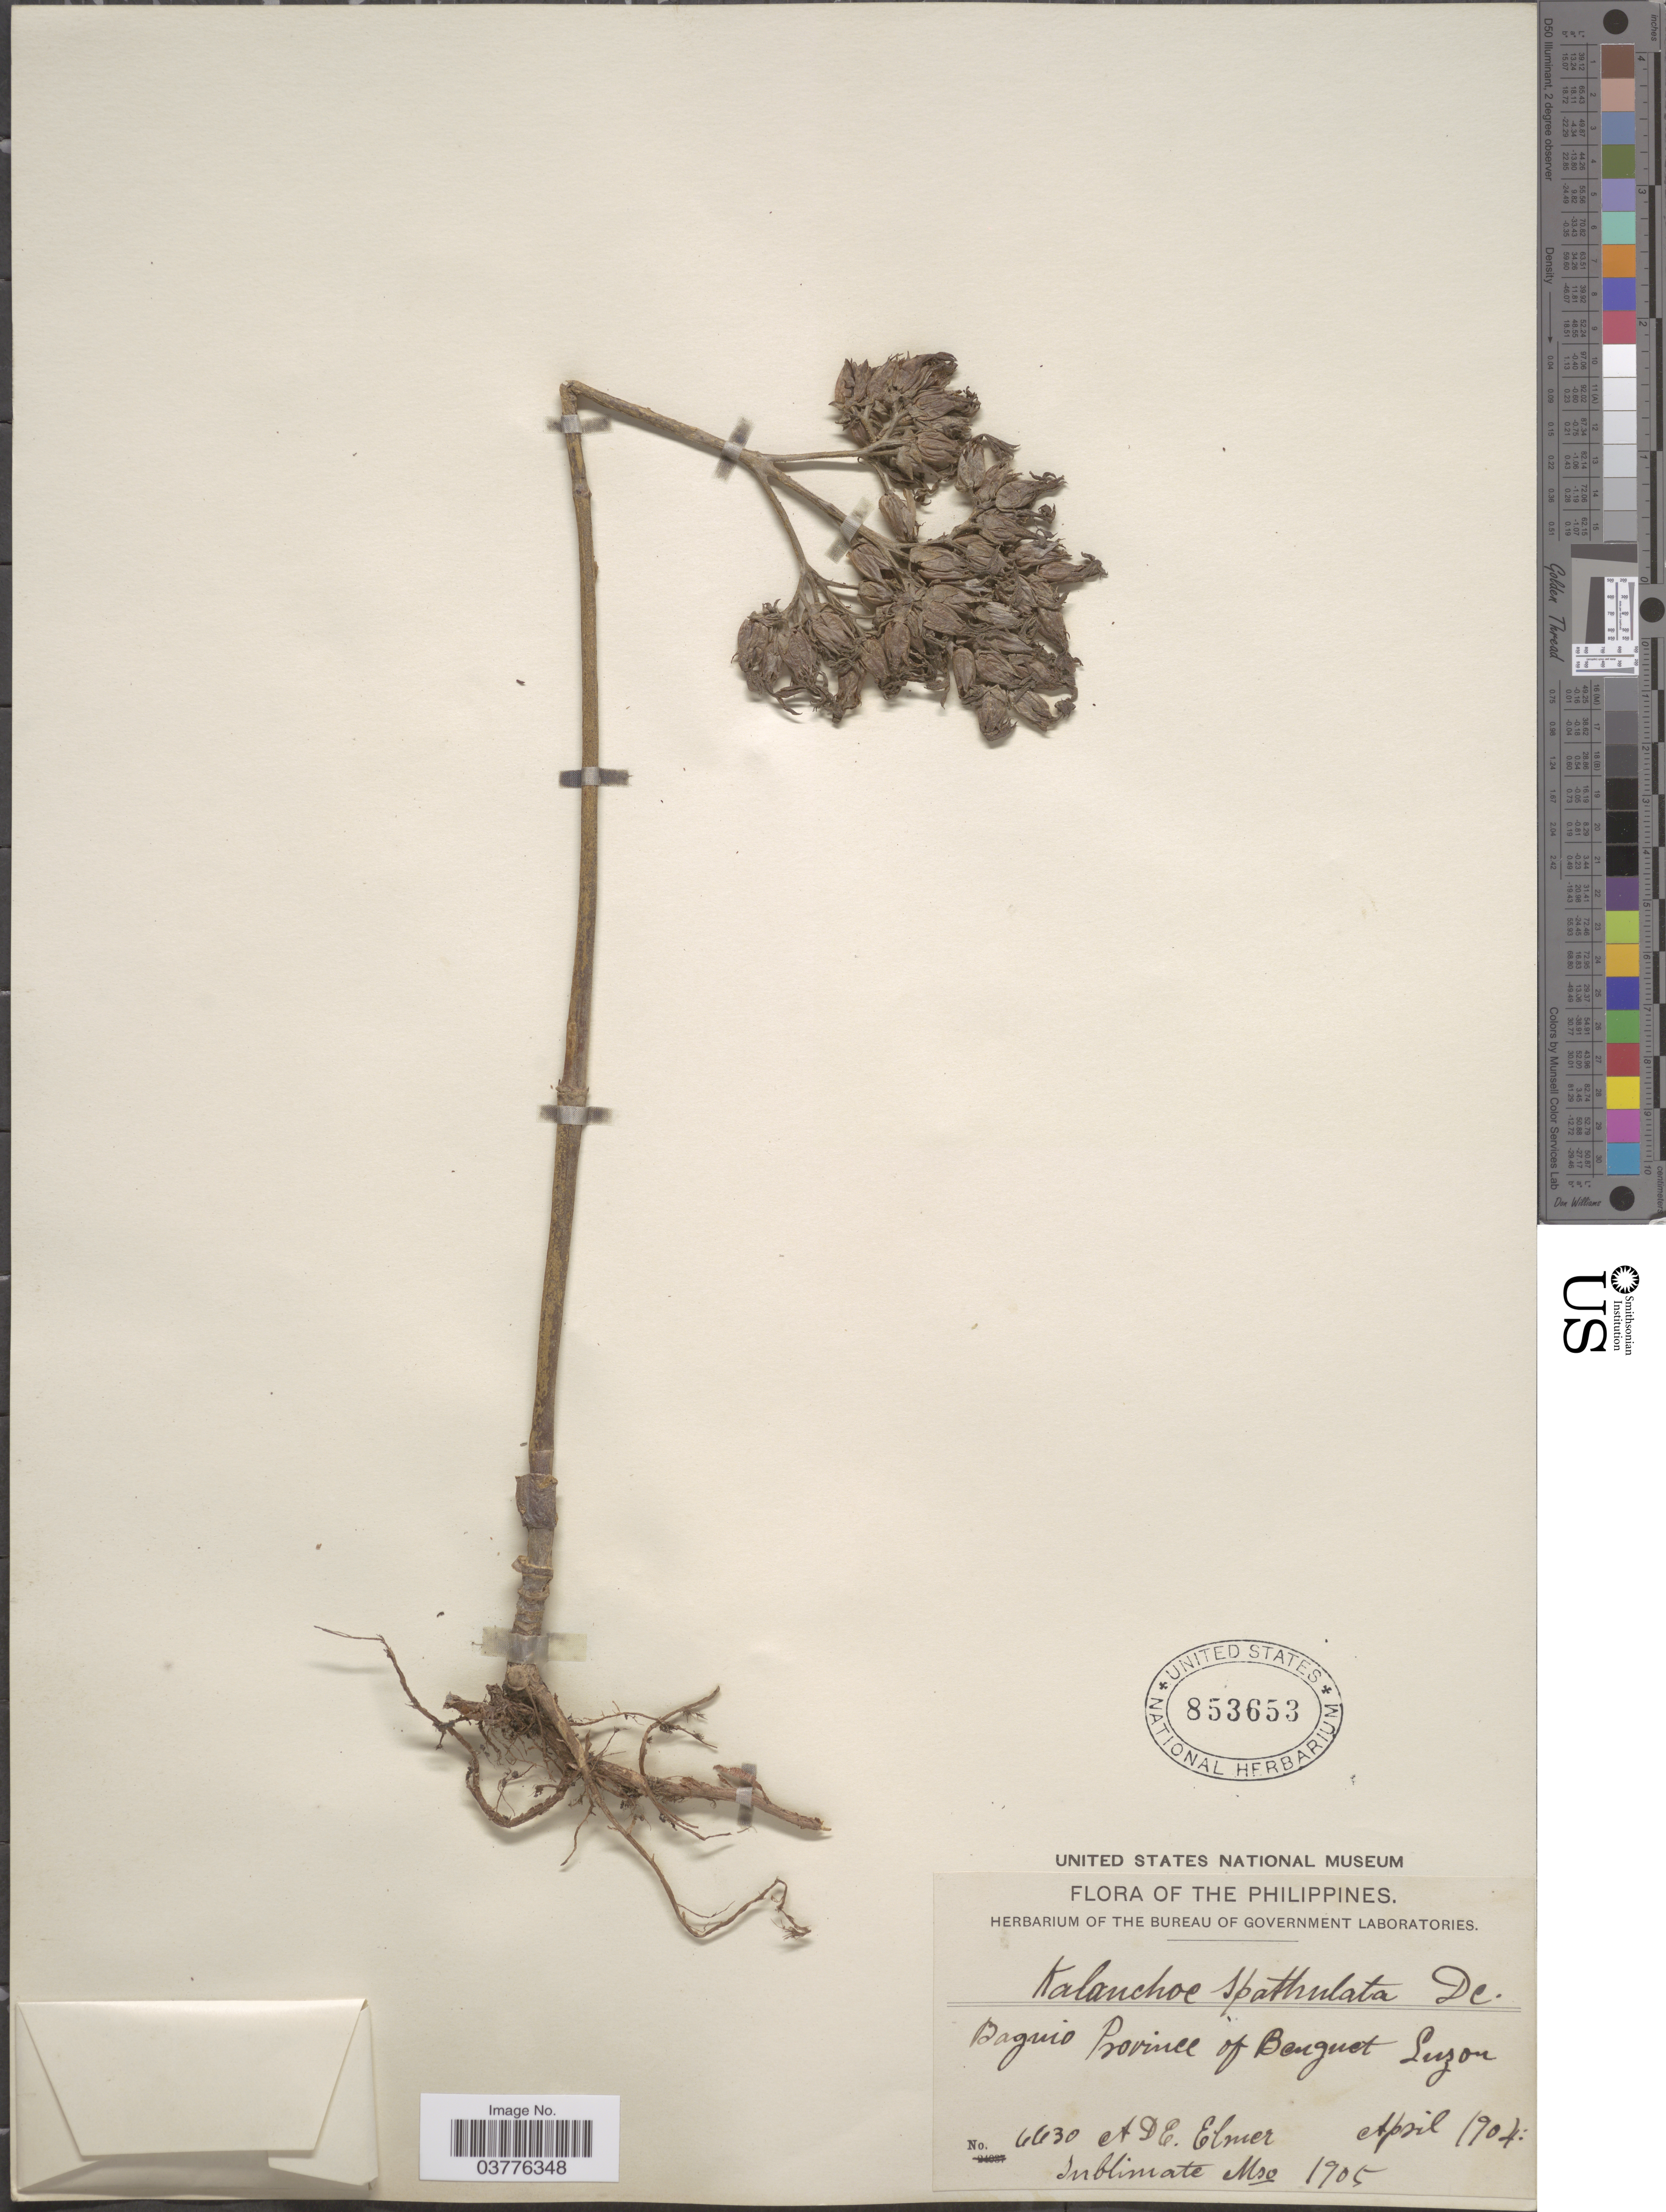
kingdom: Plantae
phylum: Tracheophyta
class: Magnoliopsida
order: Saxifragales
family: Crassulaceae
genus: Kalanchoe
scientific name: Kalanchoe spathulata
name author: DC.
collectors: A. D. E. Elmer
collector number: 6630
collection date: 1904-04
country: Philippines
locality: Baguio Province of Benguet. Luzon.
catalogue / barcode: US 853653